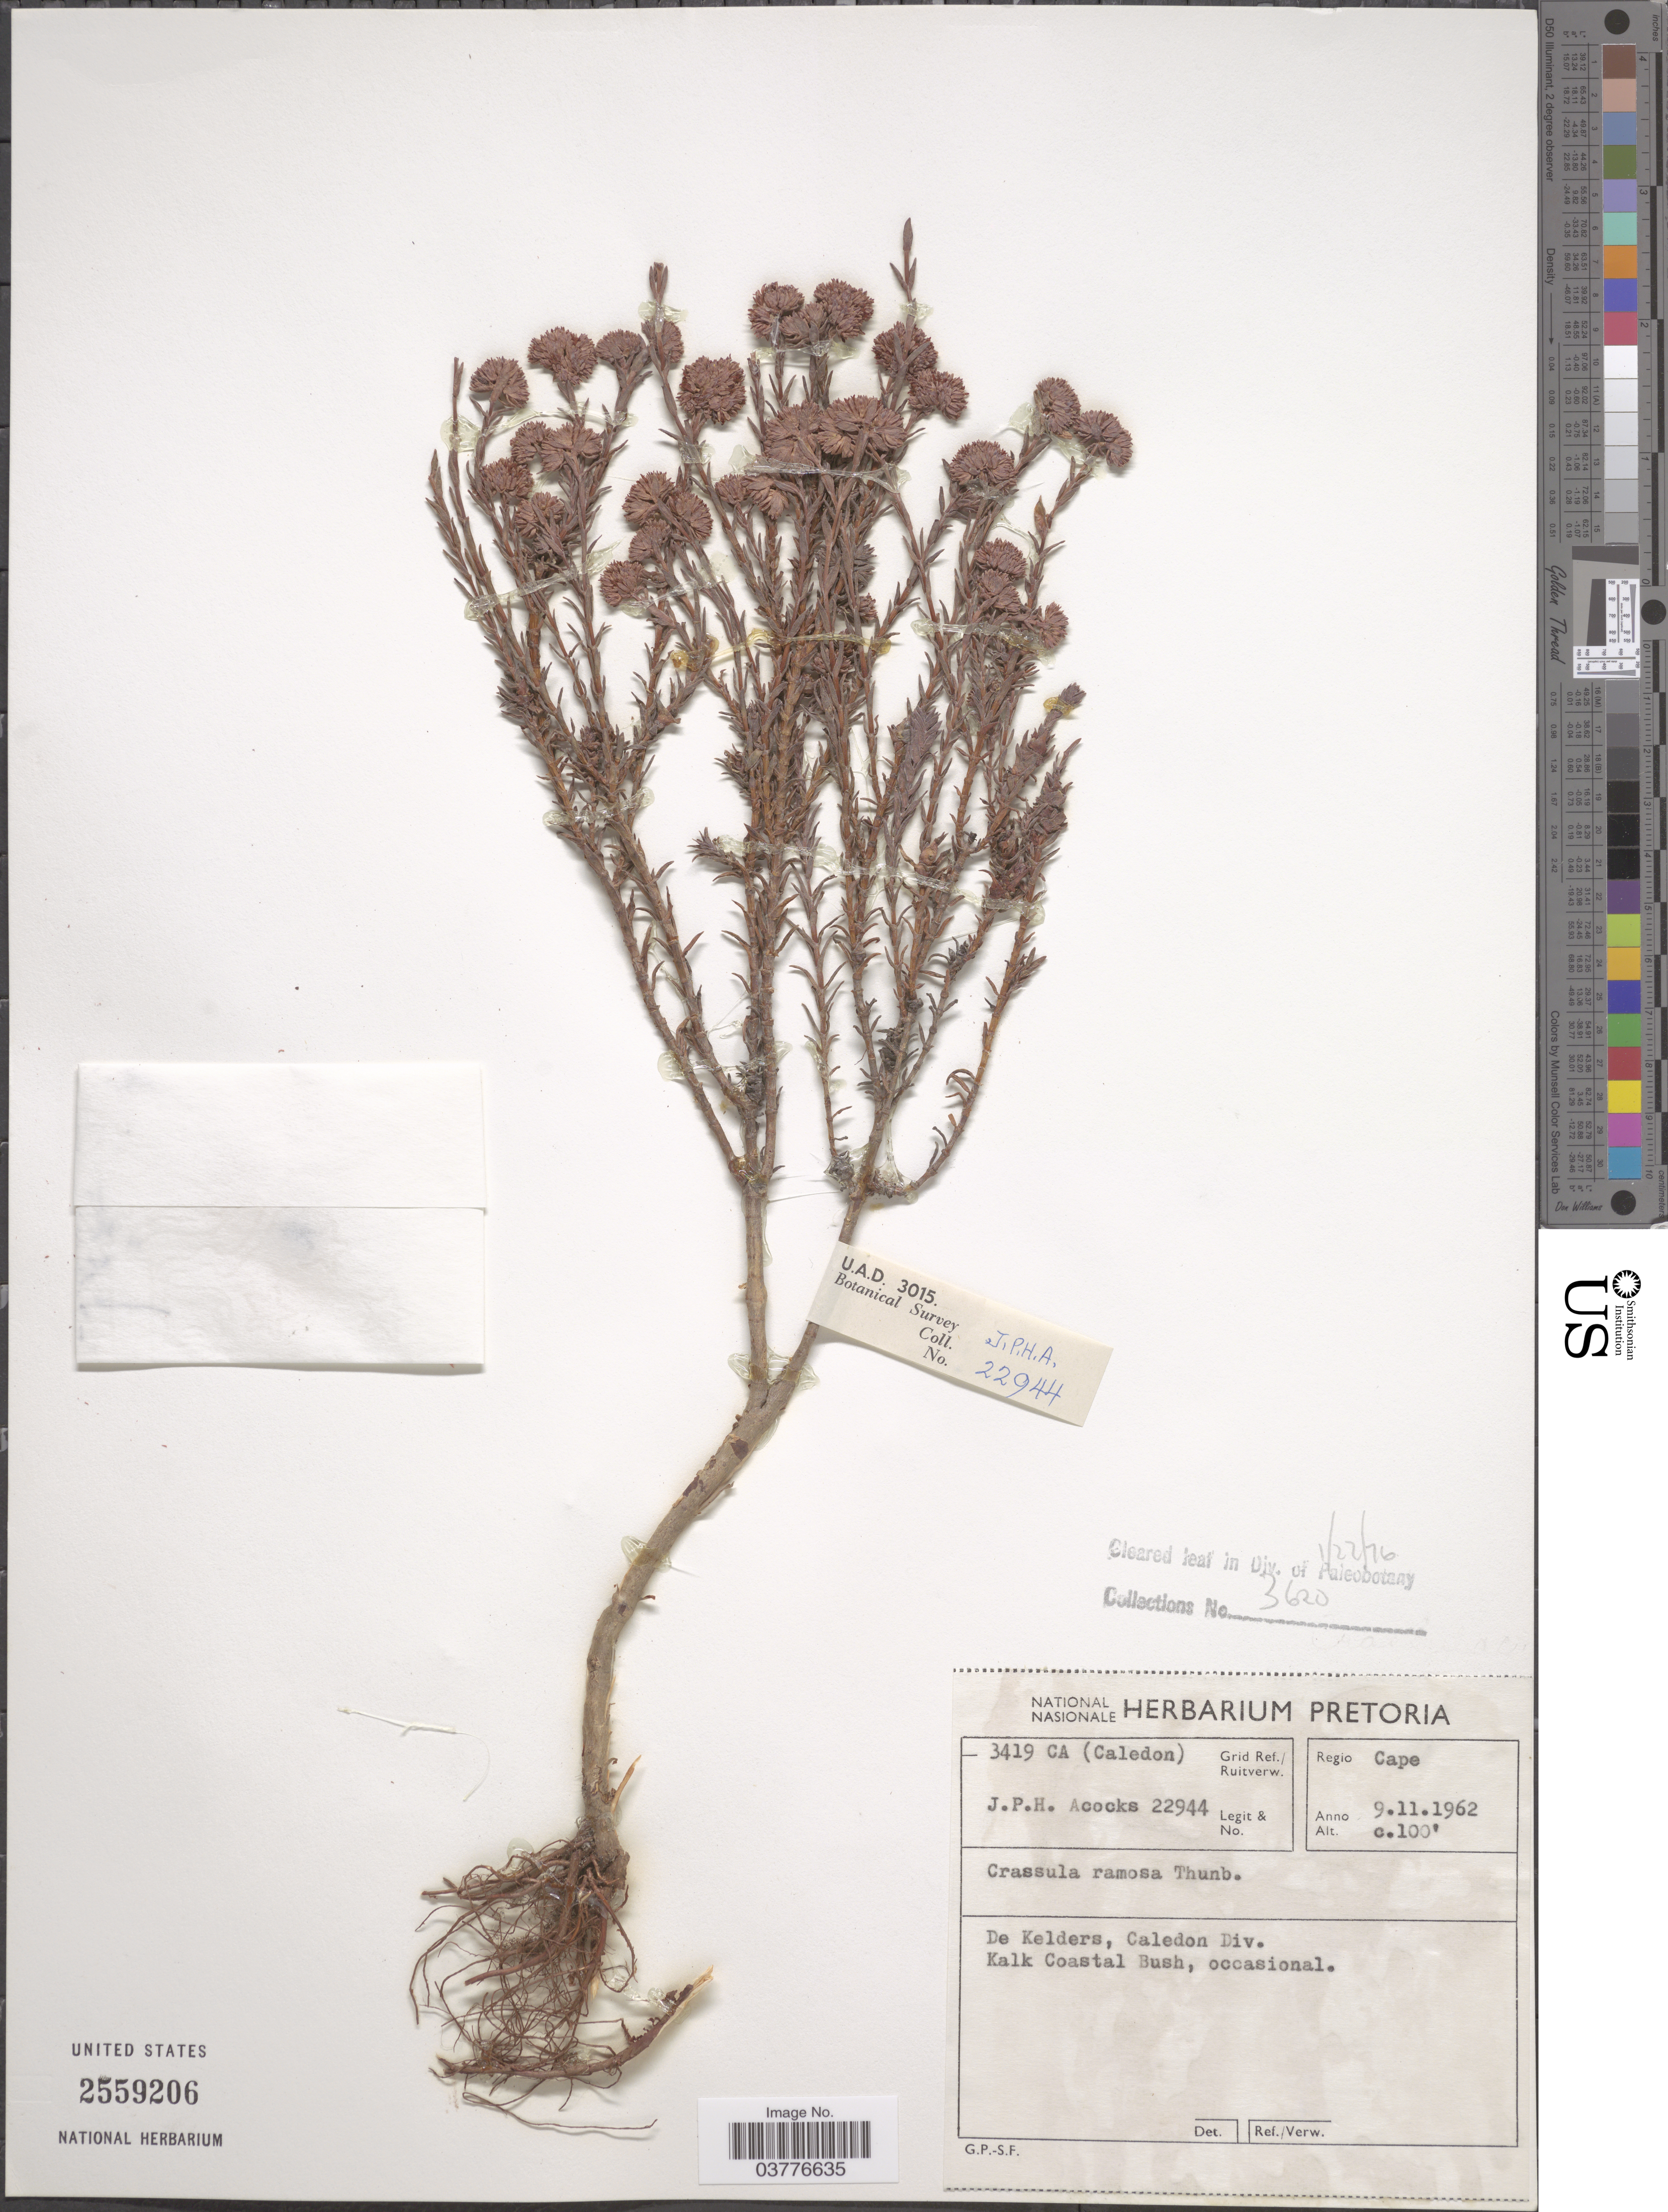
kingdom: Plantae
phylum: Tracheophyta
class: Magnoliopsida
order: Saxifragales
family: Crassulaceae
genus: Crassula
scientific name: Crassula subulata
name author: L.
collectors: J. P. Acocks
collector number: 22944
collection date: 1962-11-09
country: South Africa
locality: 3419 CA ( Caledon) grid Ref./ Ruiterverw. Regio Cape. De Kelders, Caledon Div. Kalk Coastal Bush.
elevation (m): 30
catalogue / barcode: US 2559206